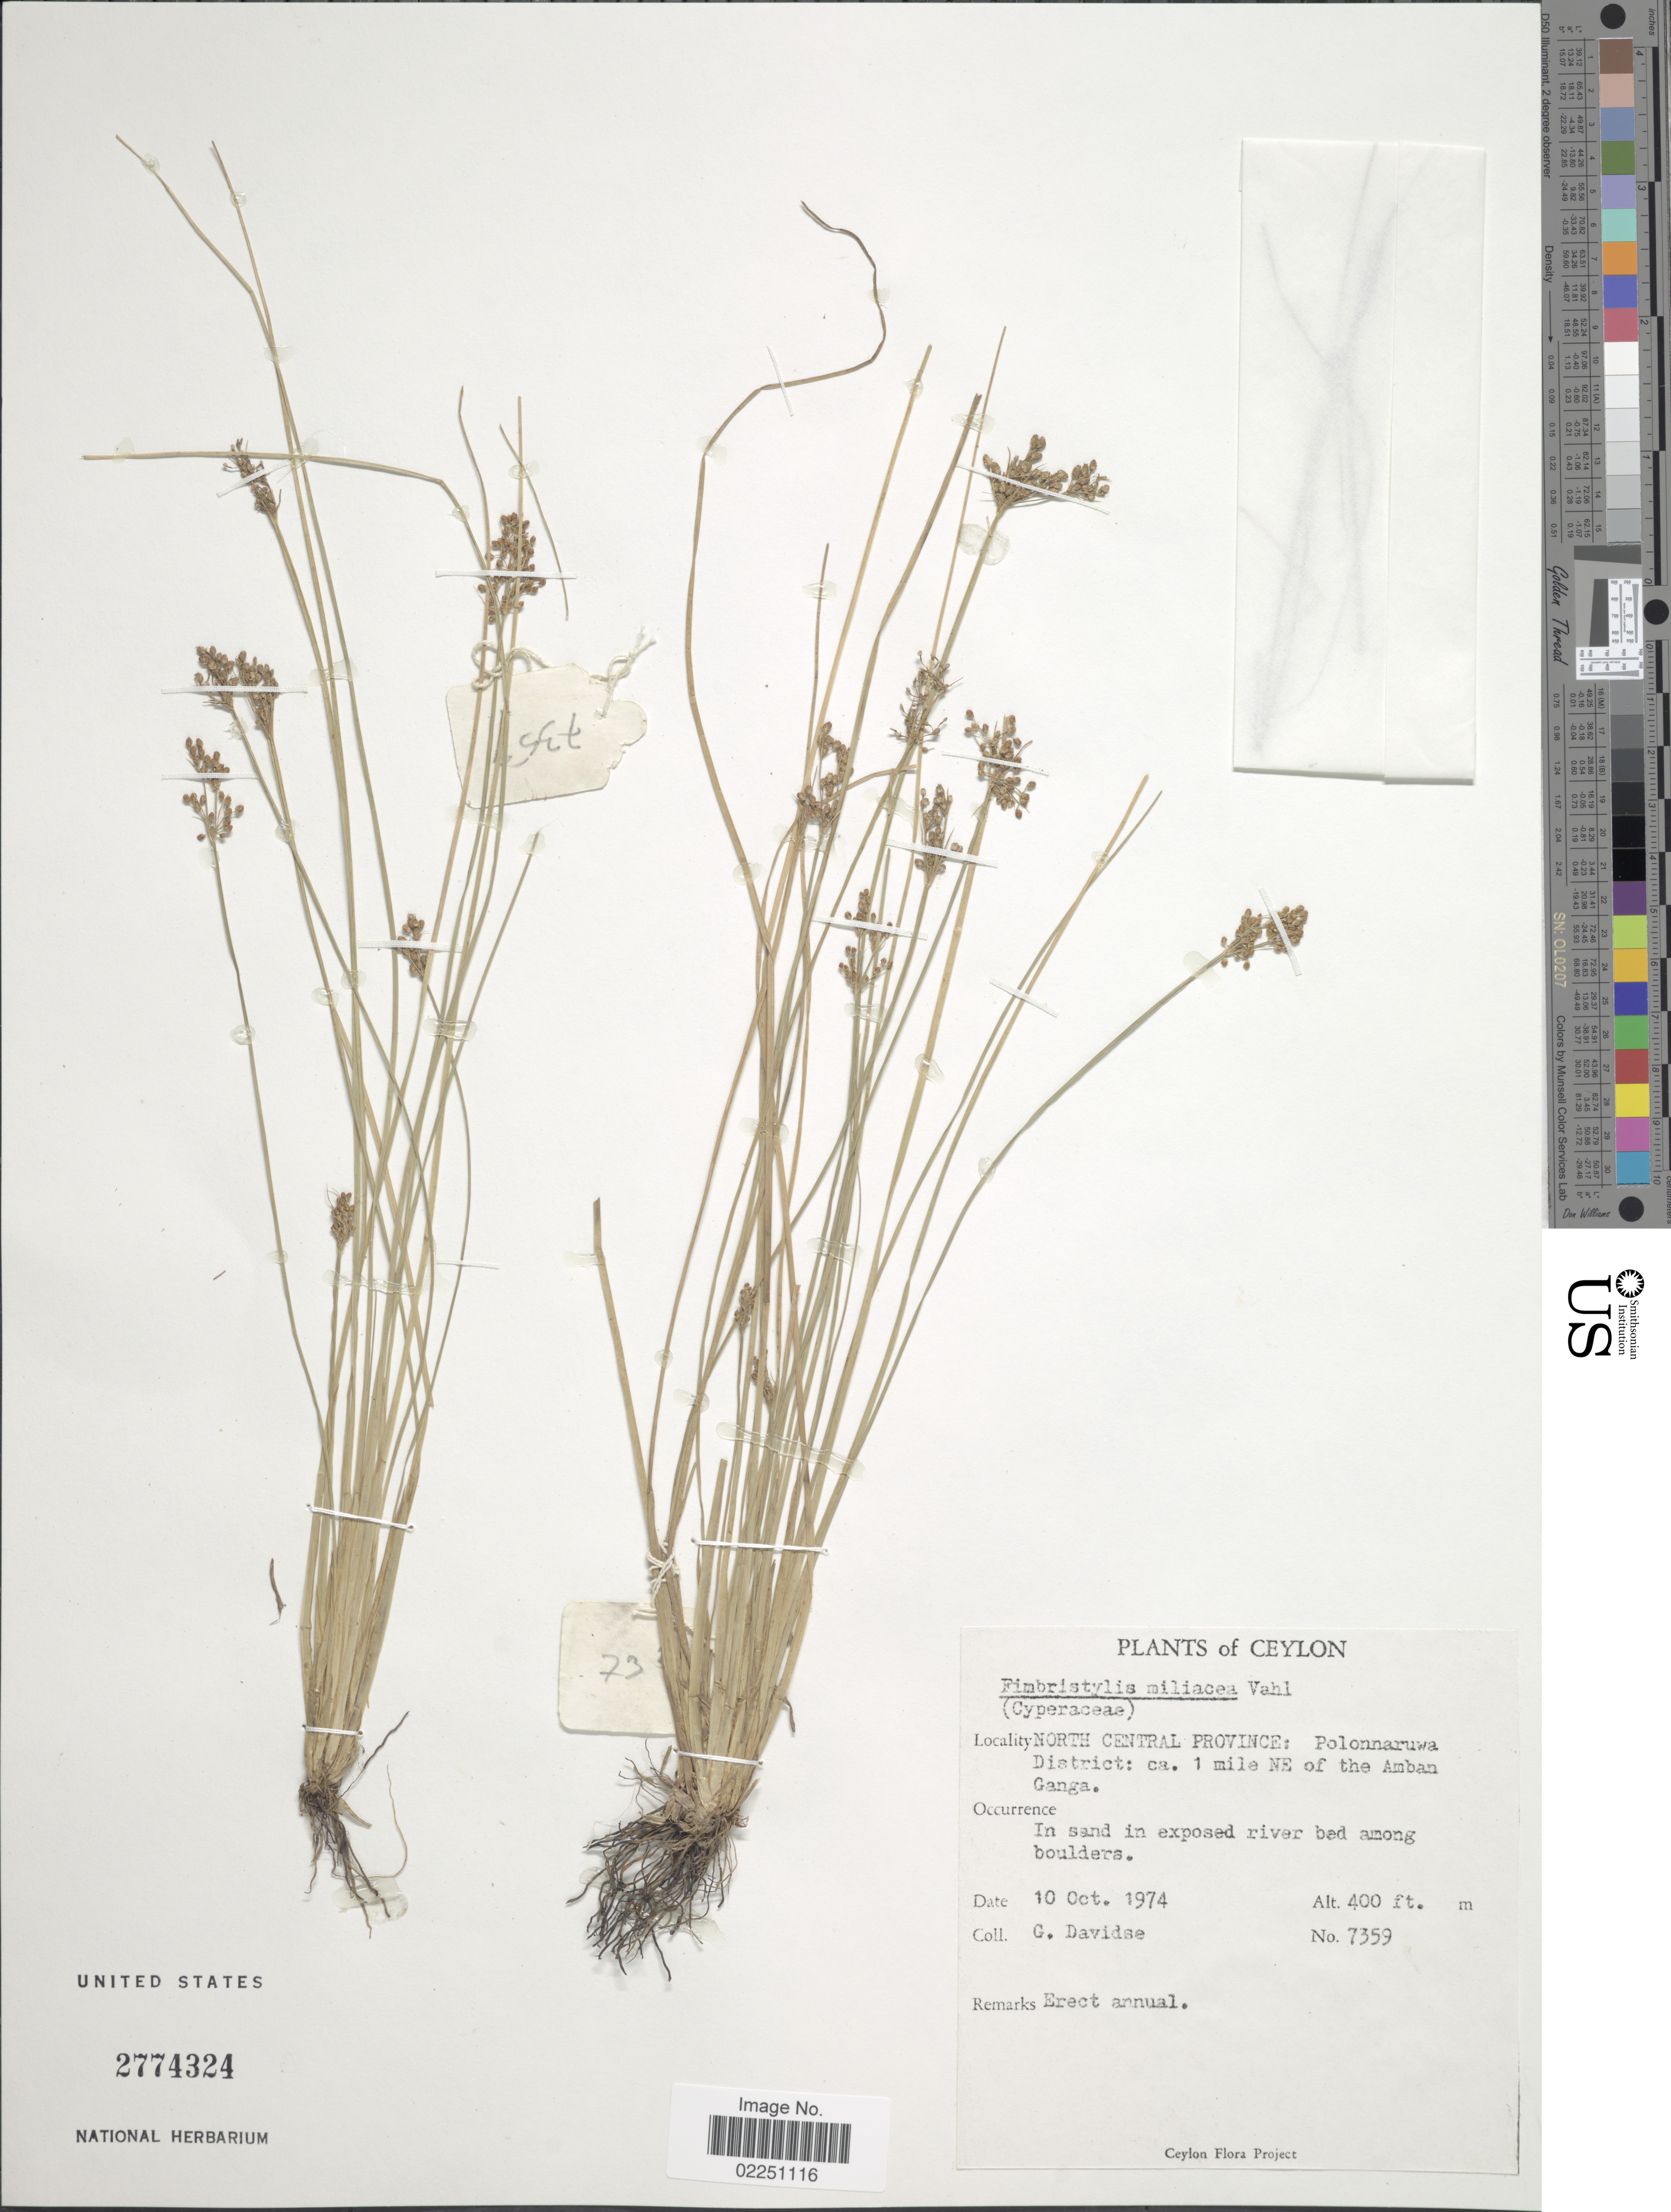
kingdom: Plantae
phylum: Tracheophyta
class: Liliopsida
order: Poales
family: Cyperaceae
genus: Fimbristylis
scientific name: Fimbristylis littoralis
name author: Gaudich.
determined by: Strong, M. T., (US), Smithsonian Institution - National Museum of Natural History (UNITED STATES)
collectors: G. Davidse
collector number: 7359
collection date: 1974-10-10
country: Sri Lanka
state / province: North Central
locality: Ceylon. Polonnaruwa District: ca. 1 mile NE of the Amban Ganga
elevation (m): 122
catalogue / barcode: US 2774324